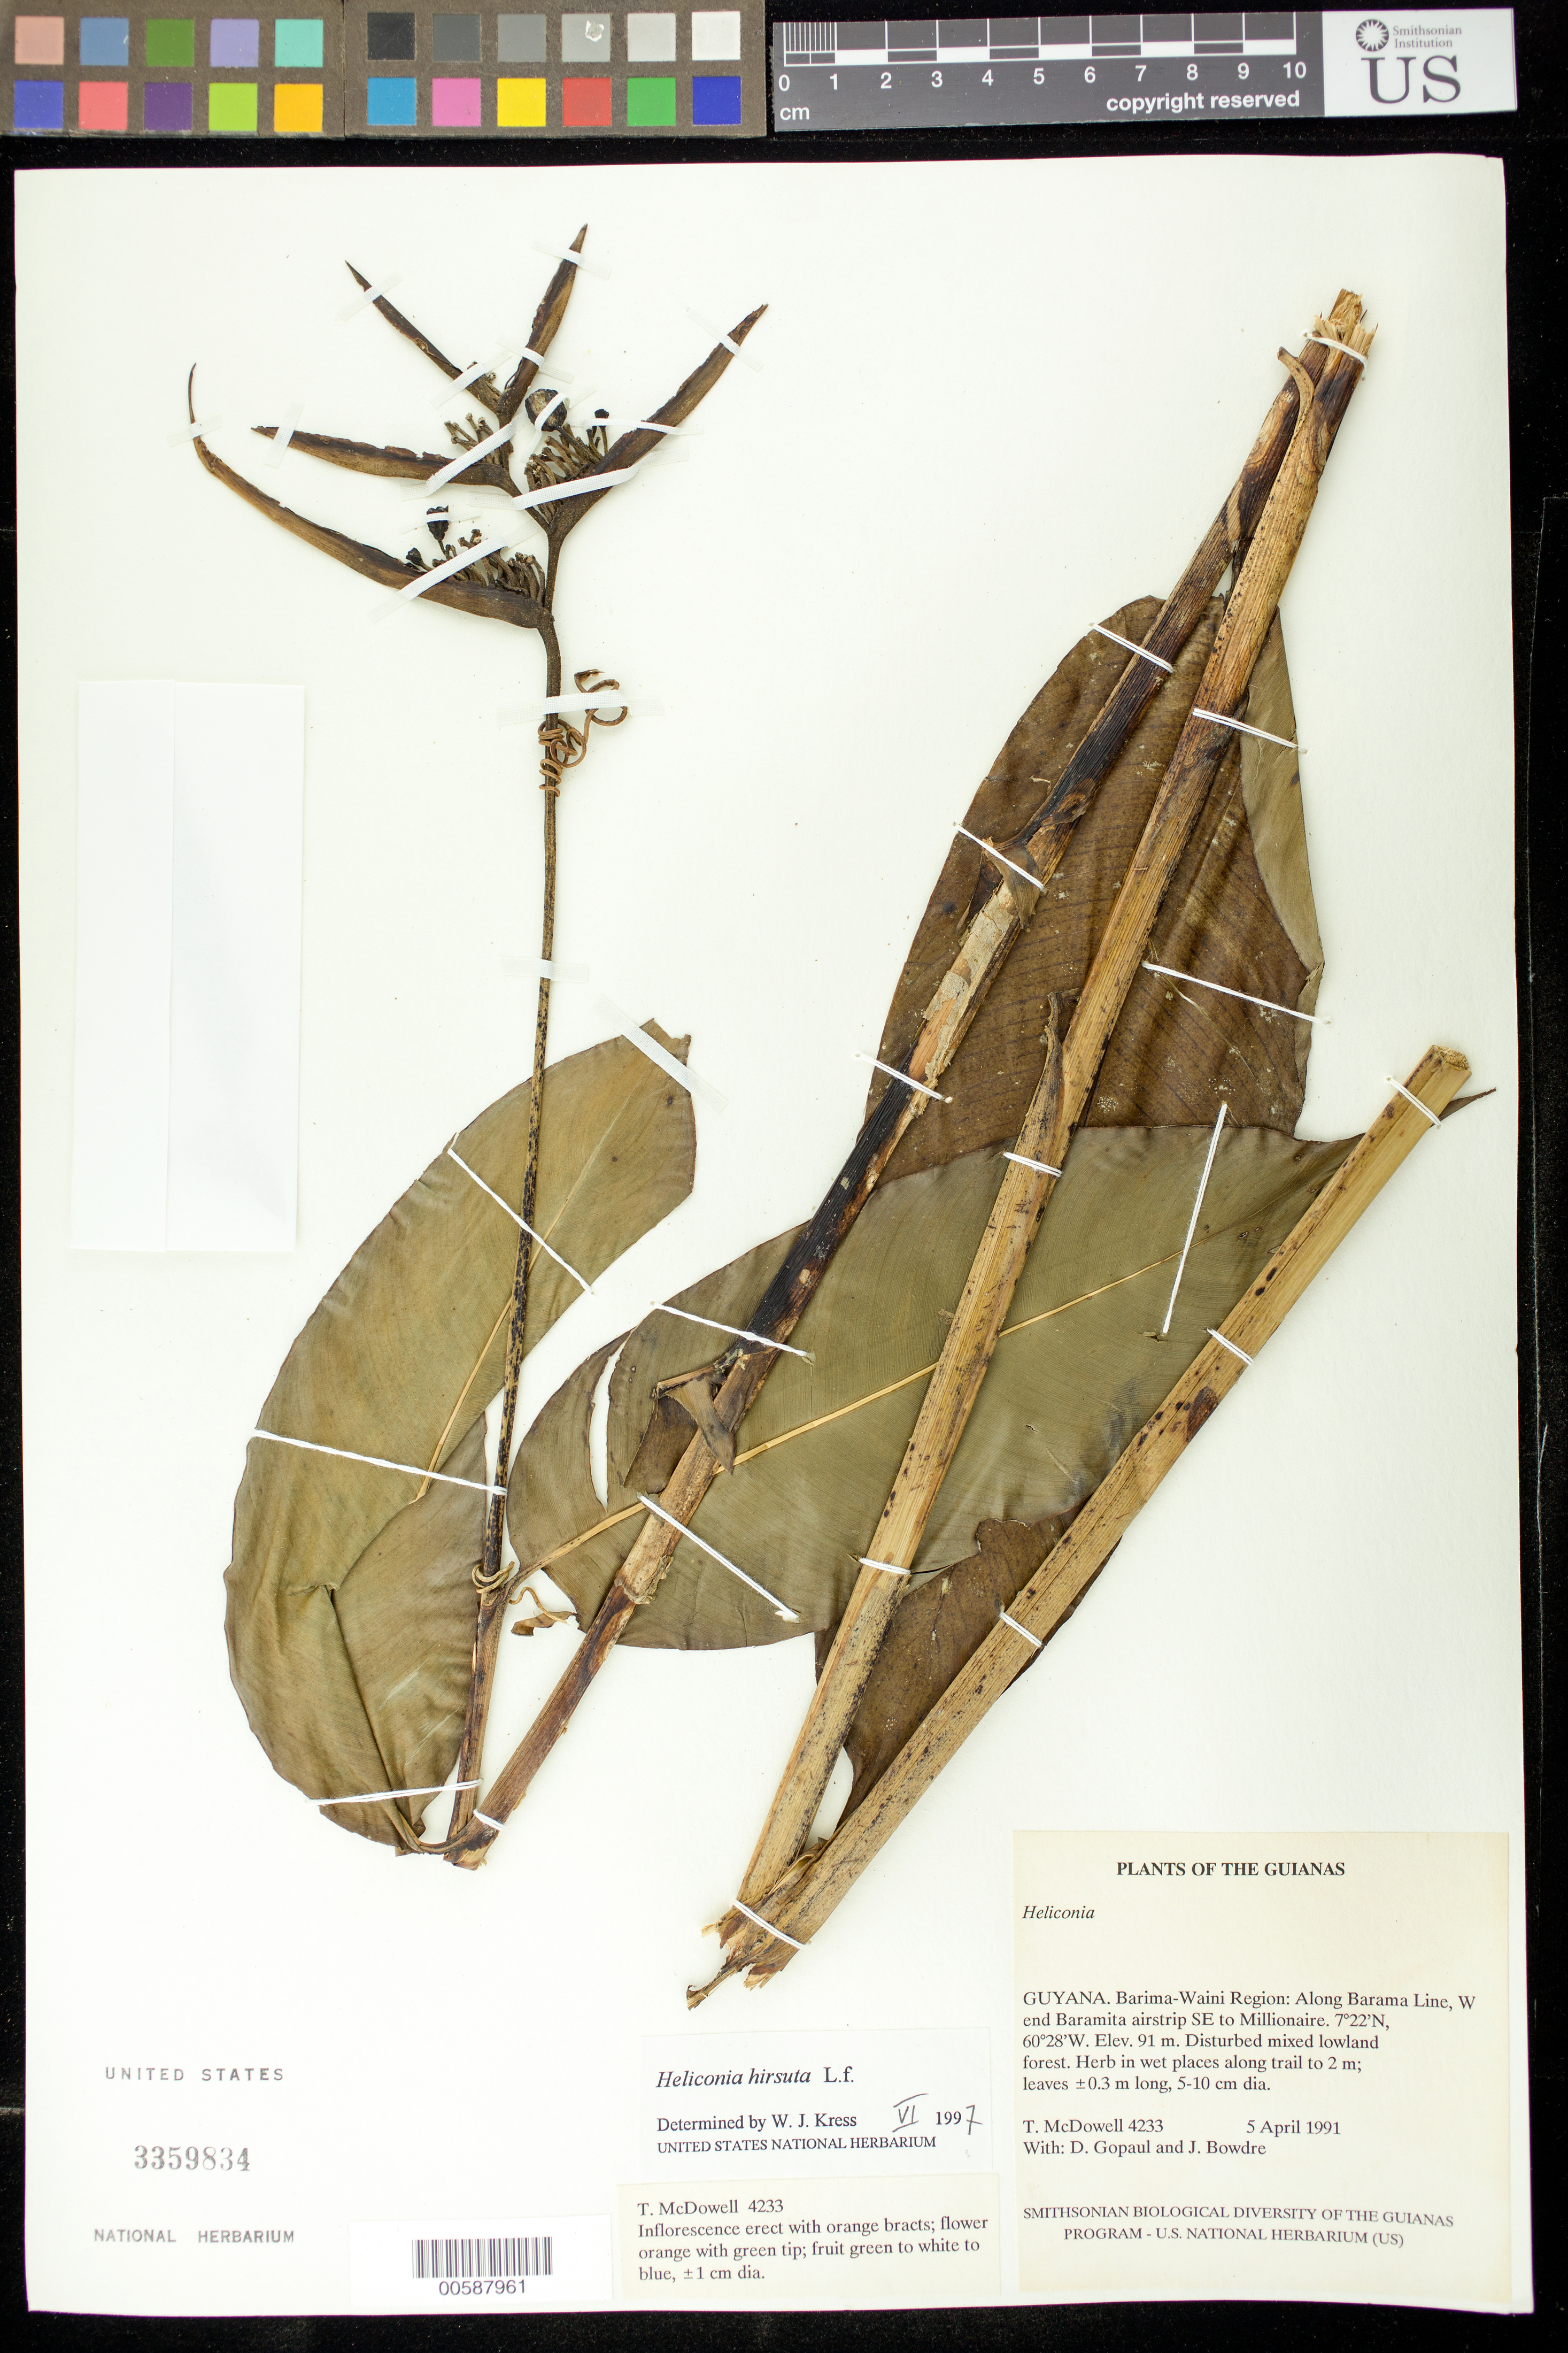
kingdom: Plantae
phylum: Tracheophyta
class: Liliopsida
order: Zingiberales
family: Heliconiaceae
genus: Heliconia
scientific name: Heliconia hirsuta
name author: L. f.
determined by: Kress, W. J., (US), Smithsonian Institution - National Museum of Natural History (UNITED STATES)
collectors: T. McDowell, D. Gopaul & J. Bowdre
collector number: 4233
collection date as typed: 5 April 1991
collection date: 1991-04-05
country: Guyana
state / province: Barima-Waini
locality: Along Barama Line, W end Baramita airstrip SE to Millionaire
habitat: Disturbed mixed lowland forest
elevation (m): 91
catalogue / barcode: US 3359843